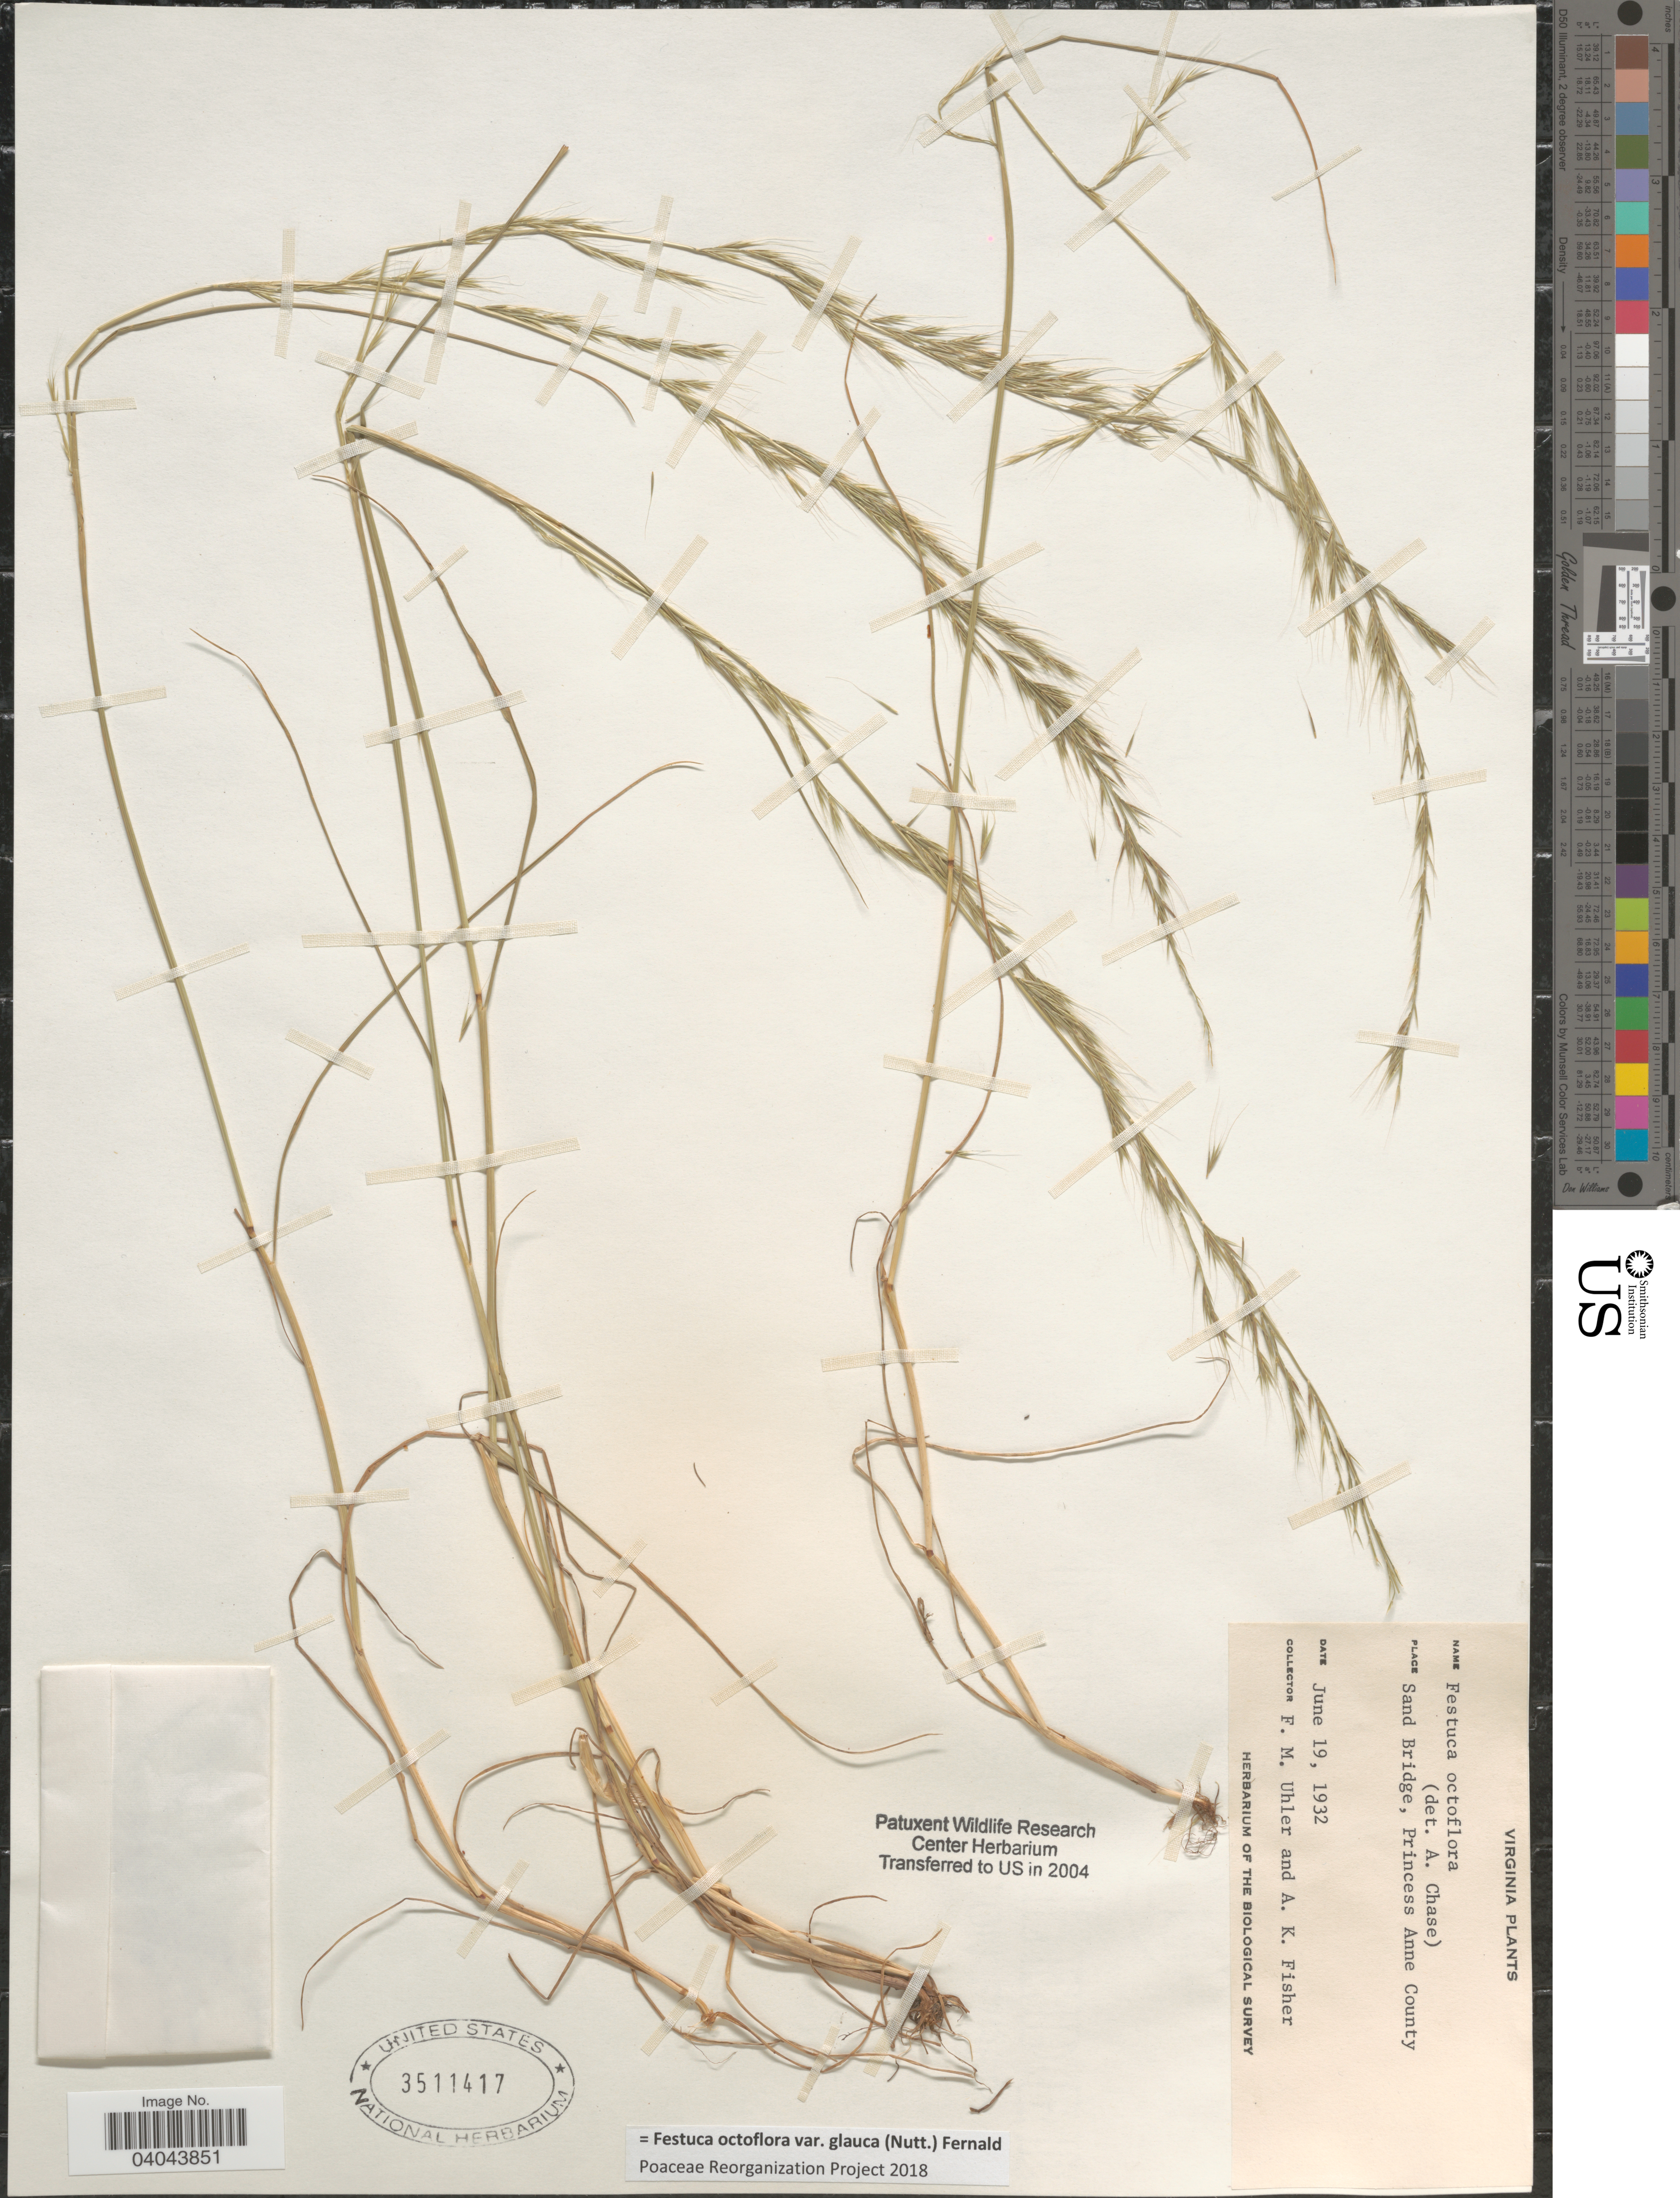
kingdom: Plantae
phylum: Tracheophyta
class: Liliopsida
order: Poales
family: Poaceae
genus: Festuca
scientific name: Festuca octoflora var. glauca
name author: (Nutt.) Fernald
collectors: F. M. Uhler & A. K. Fisher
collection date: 1932-06-19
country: United States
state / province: Virginia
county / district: City of Virginia Beach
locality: Sand Bridge, Princess Anne County.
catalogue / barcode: US 3511417